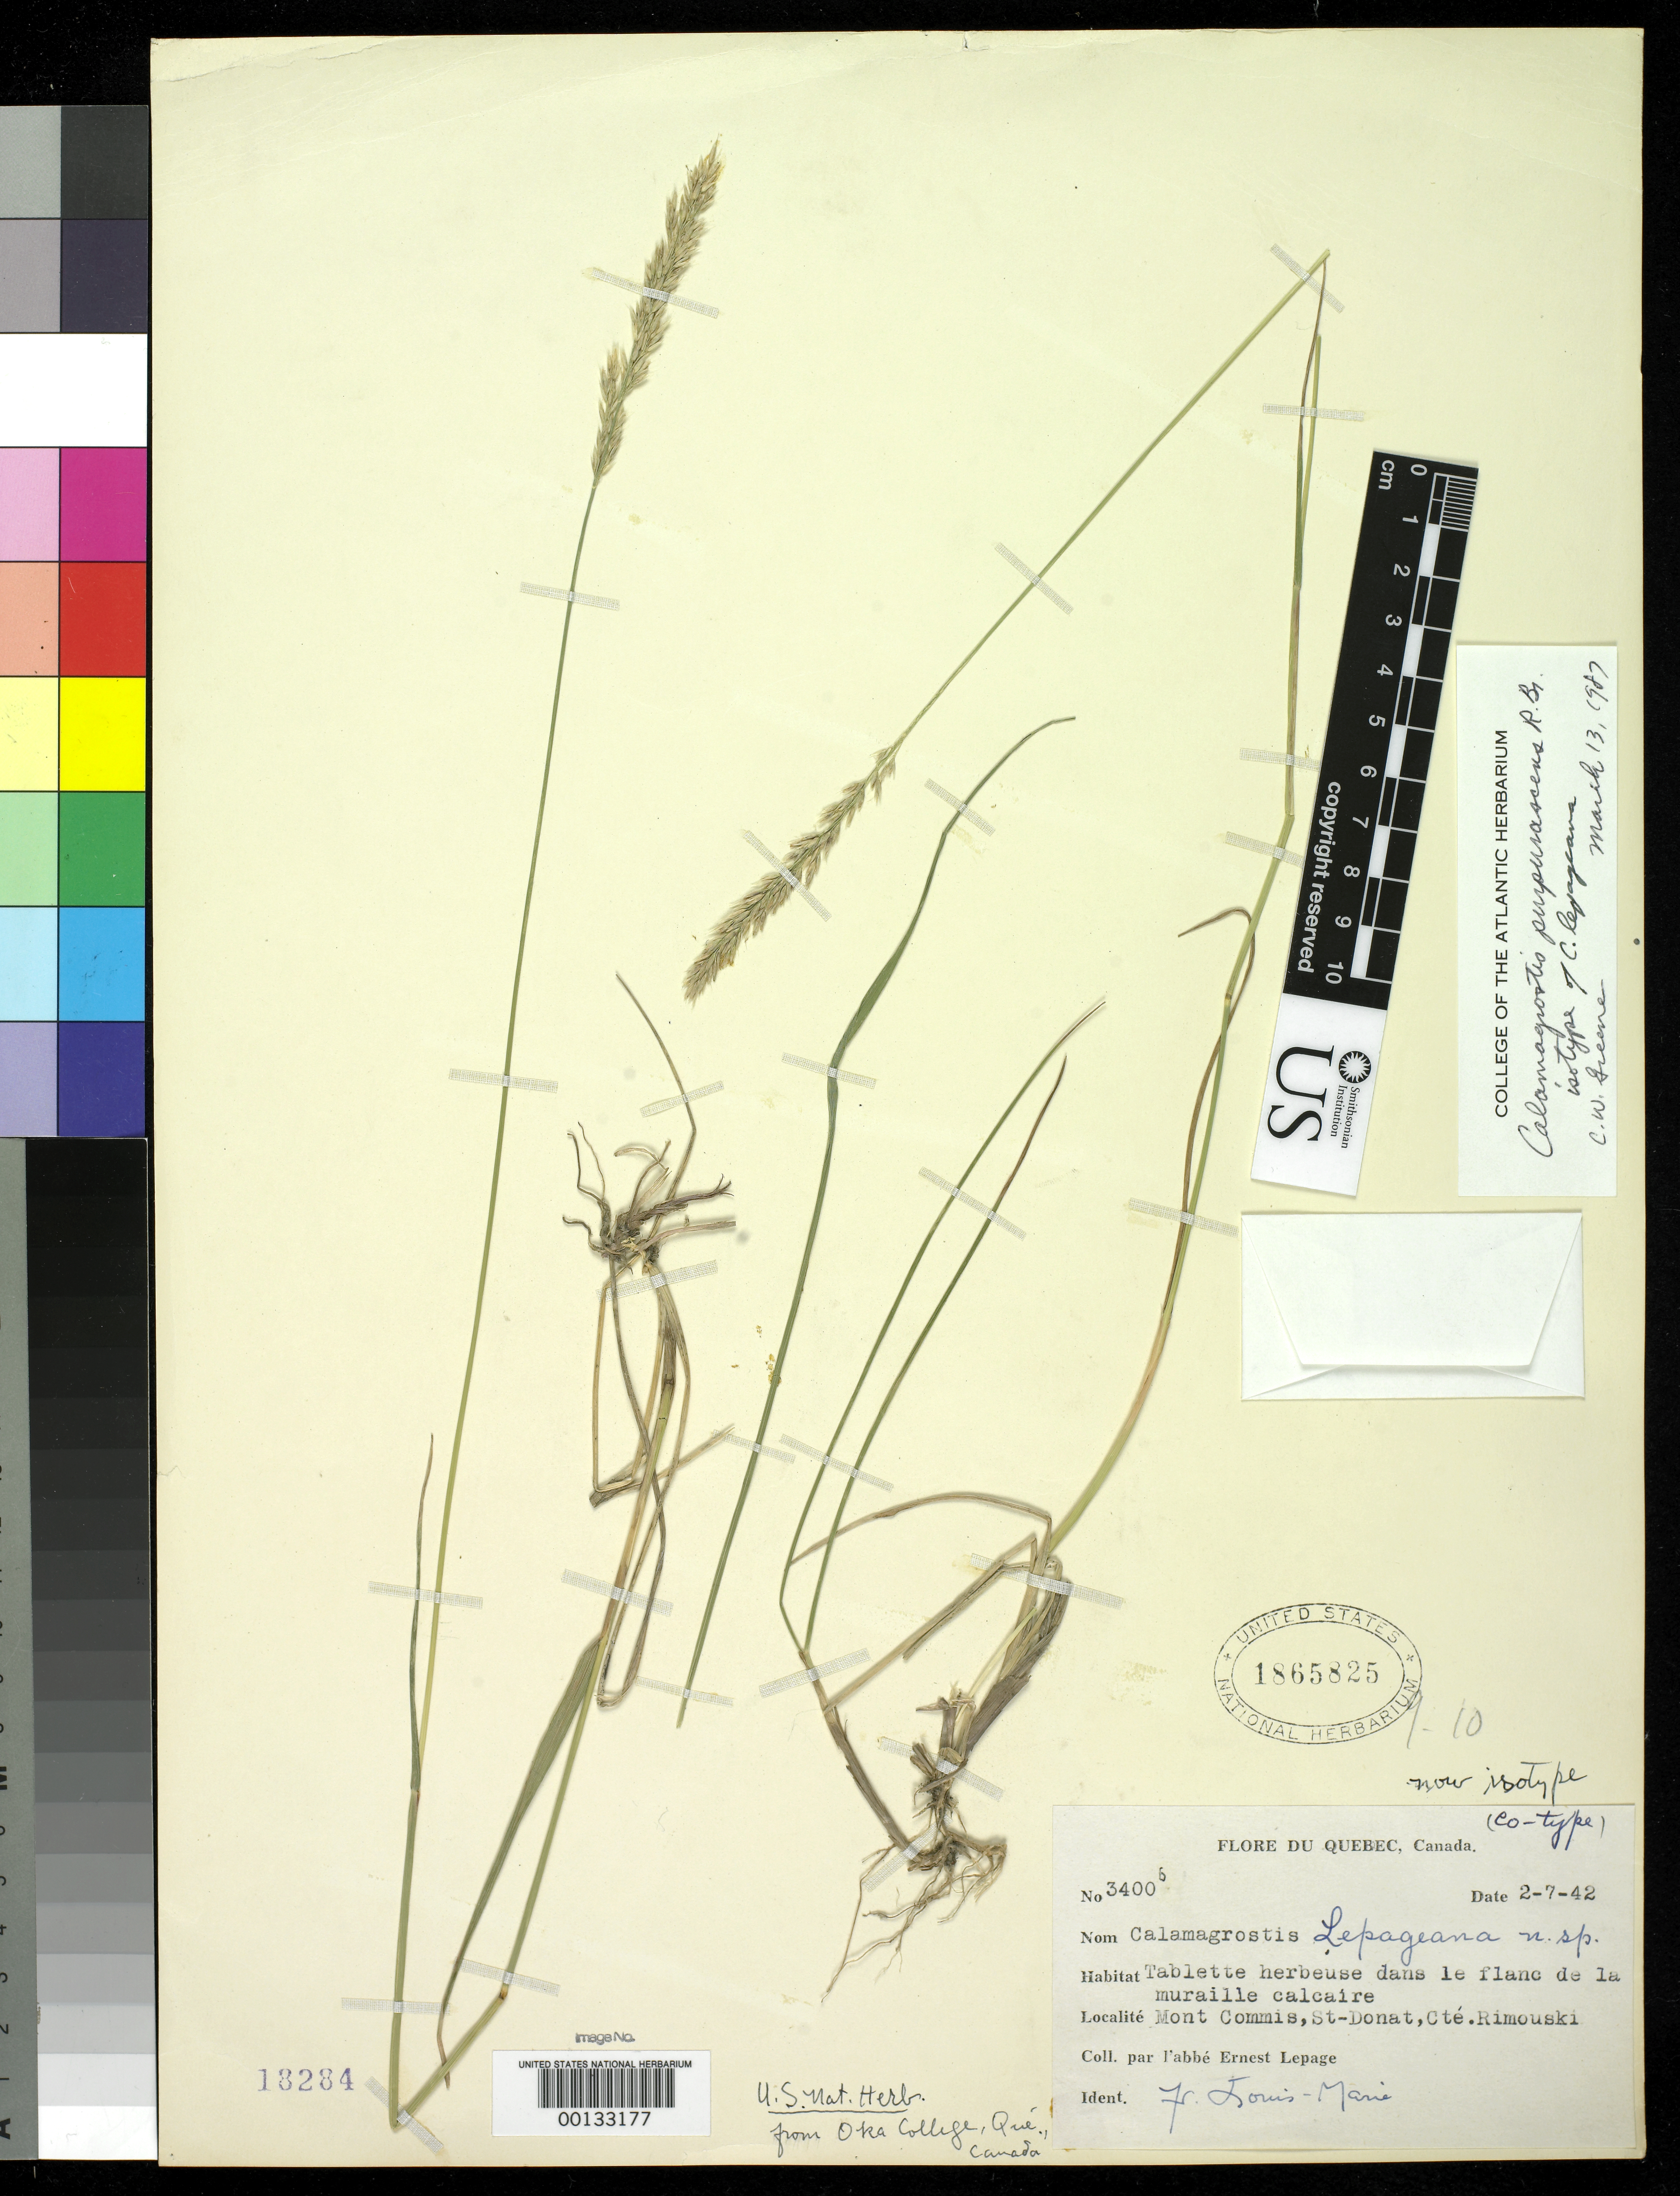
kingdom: Plantae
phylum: Tracheophyta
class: Liliopsida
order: Poales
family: Poaceae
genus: Calamagrostis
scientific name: Calamagrostis lepageana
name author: Louis-Marie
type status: Isotype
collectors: E. L. Lepage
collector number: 3400b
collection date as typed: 02 Jul 1942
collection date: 1942-07-02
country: Canada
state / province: Quebec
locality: Mont Commis, St. Donat, Cte. Rimouski.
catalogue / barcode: US 1865825